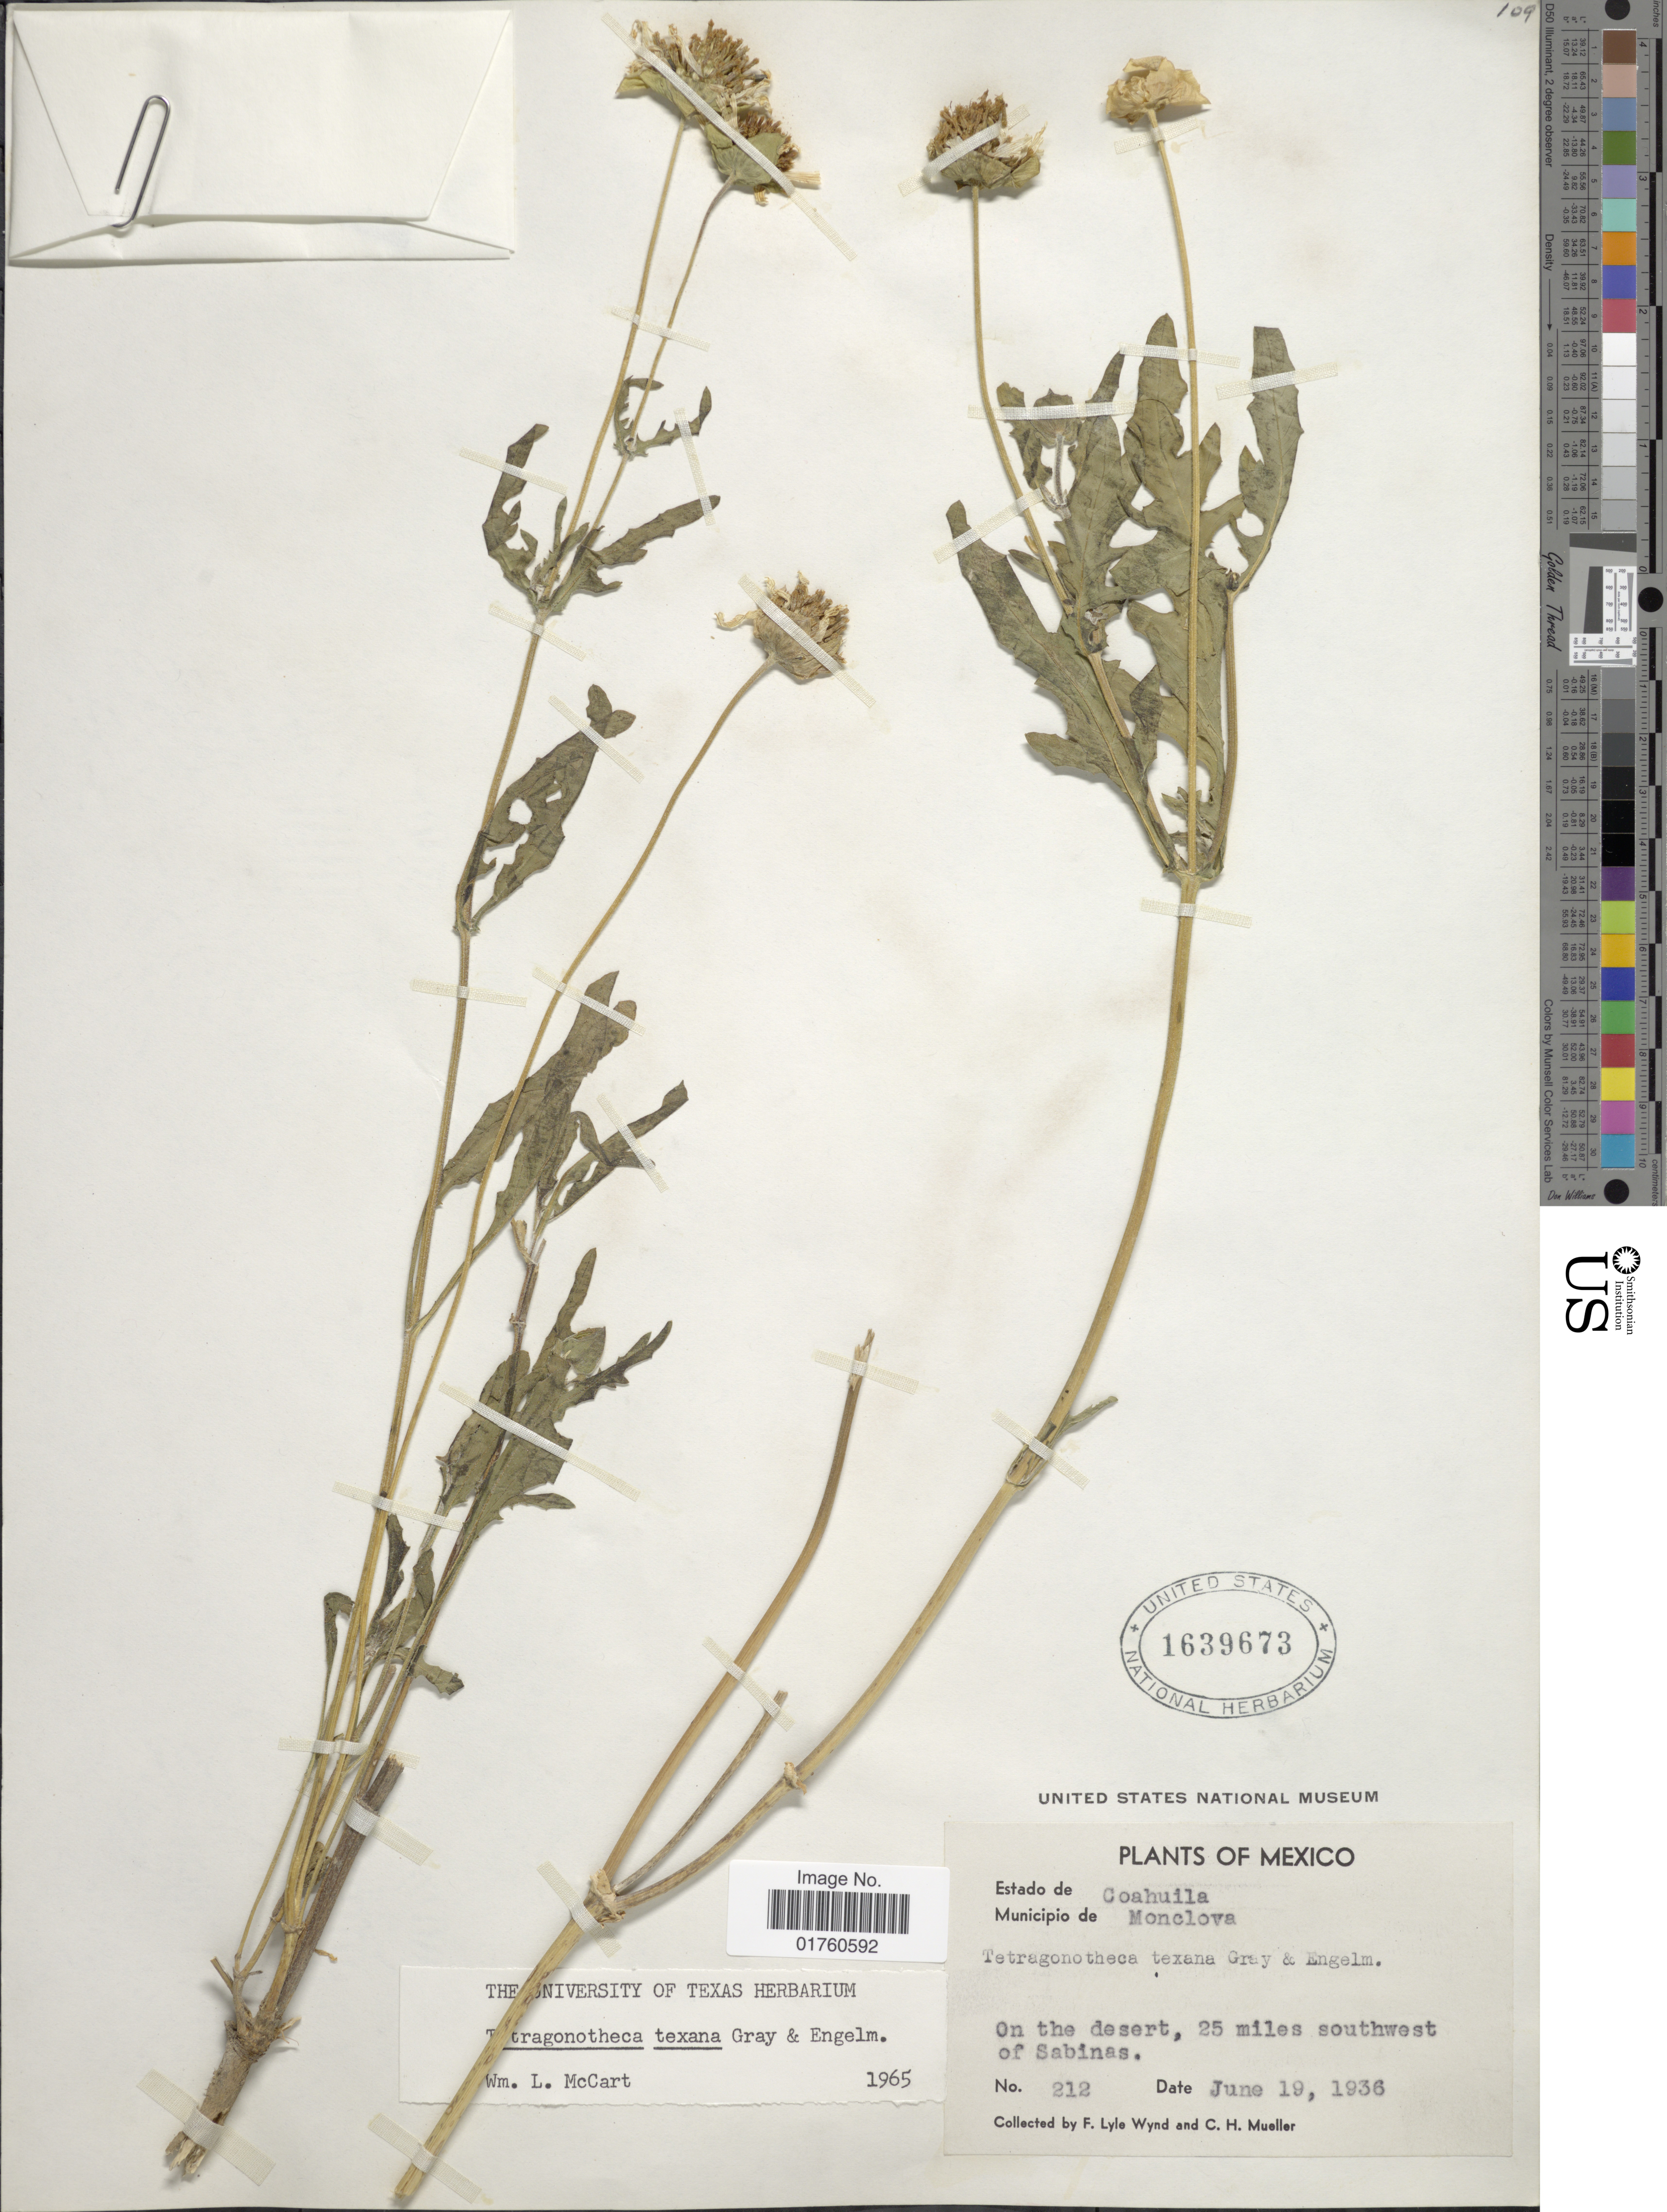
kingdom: Plantae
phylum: Tracheophyta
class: Magnoliopsida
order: Asterales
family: Asteraceae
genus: Tetragonotheca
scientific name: Tetragonotheca texana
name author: A. Gray & Engelm.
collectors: F. L. Wynd & C. H. Mueller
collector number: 212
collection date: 1936-06-19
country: Mexico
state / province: Coahuila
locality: Municipio de Monclova, On the desert, 25 miles southwest of Sabinas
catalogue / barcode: US 1639673